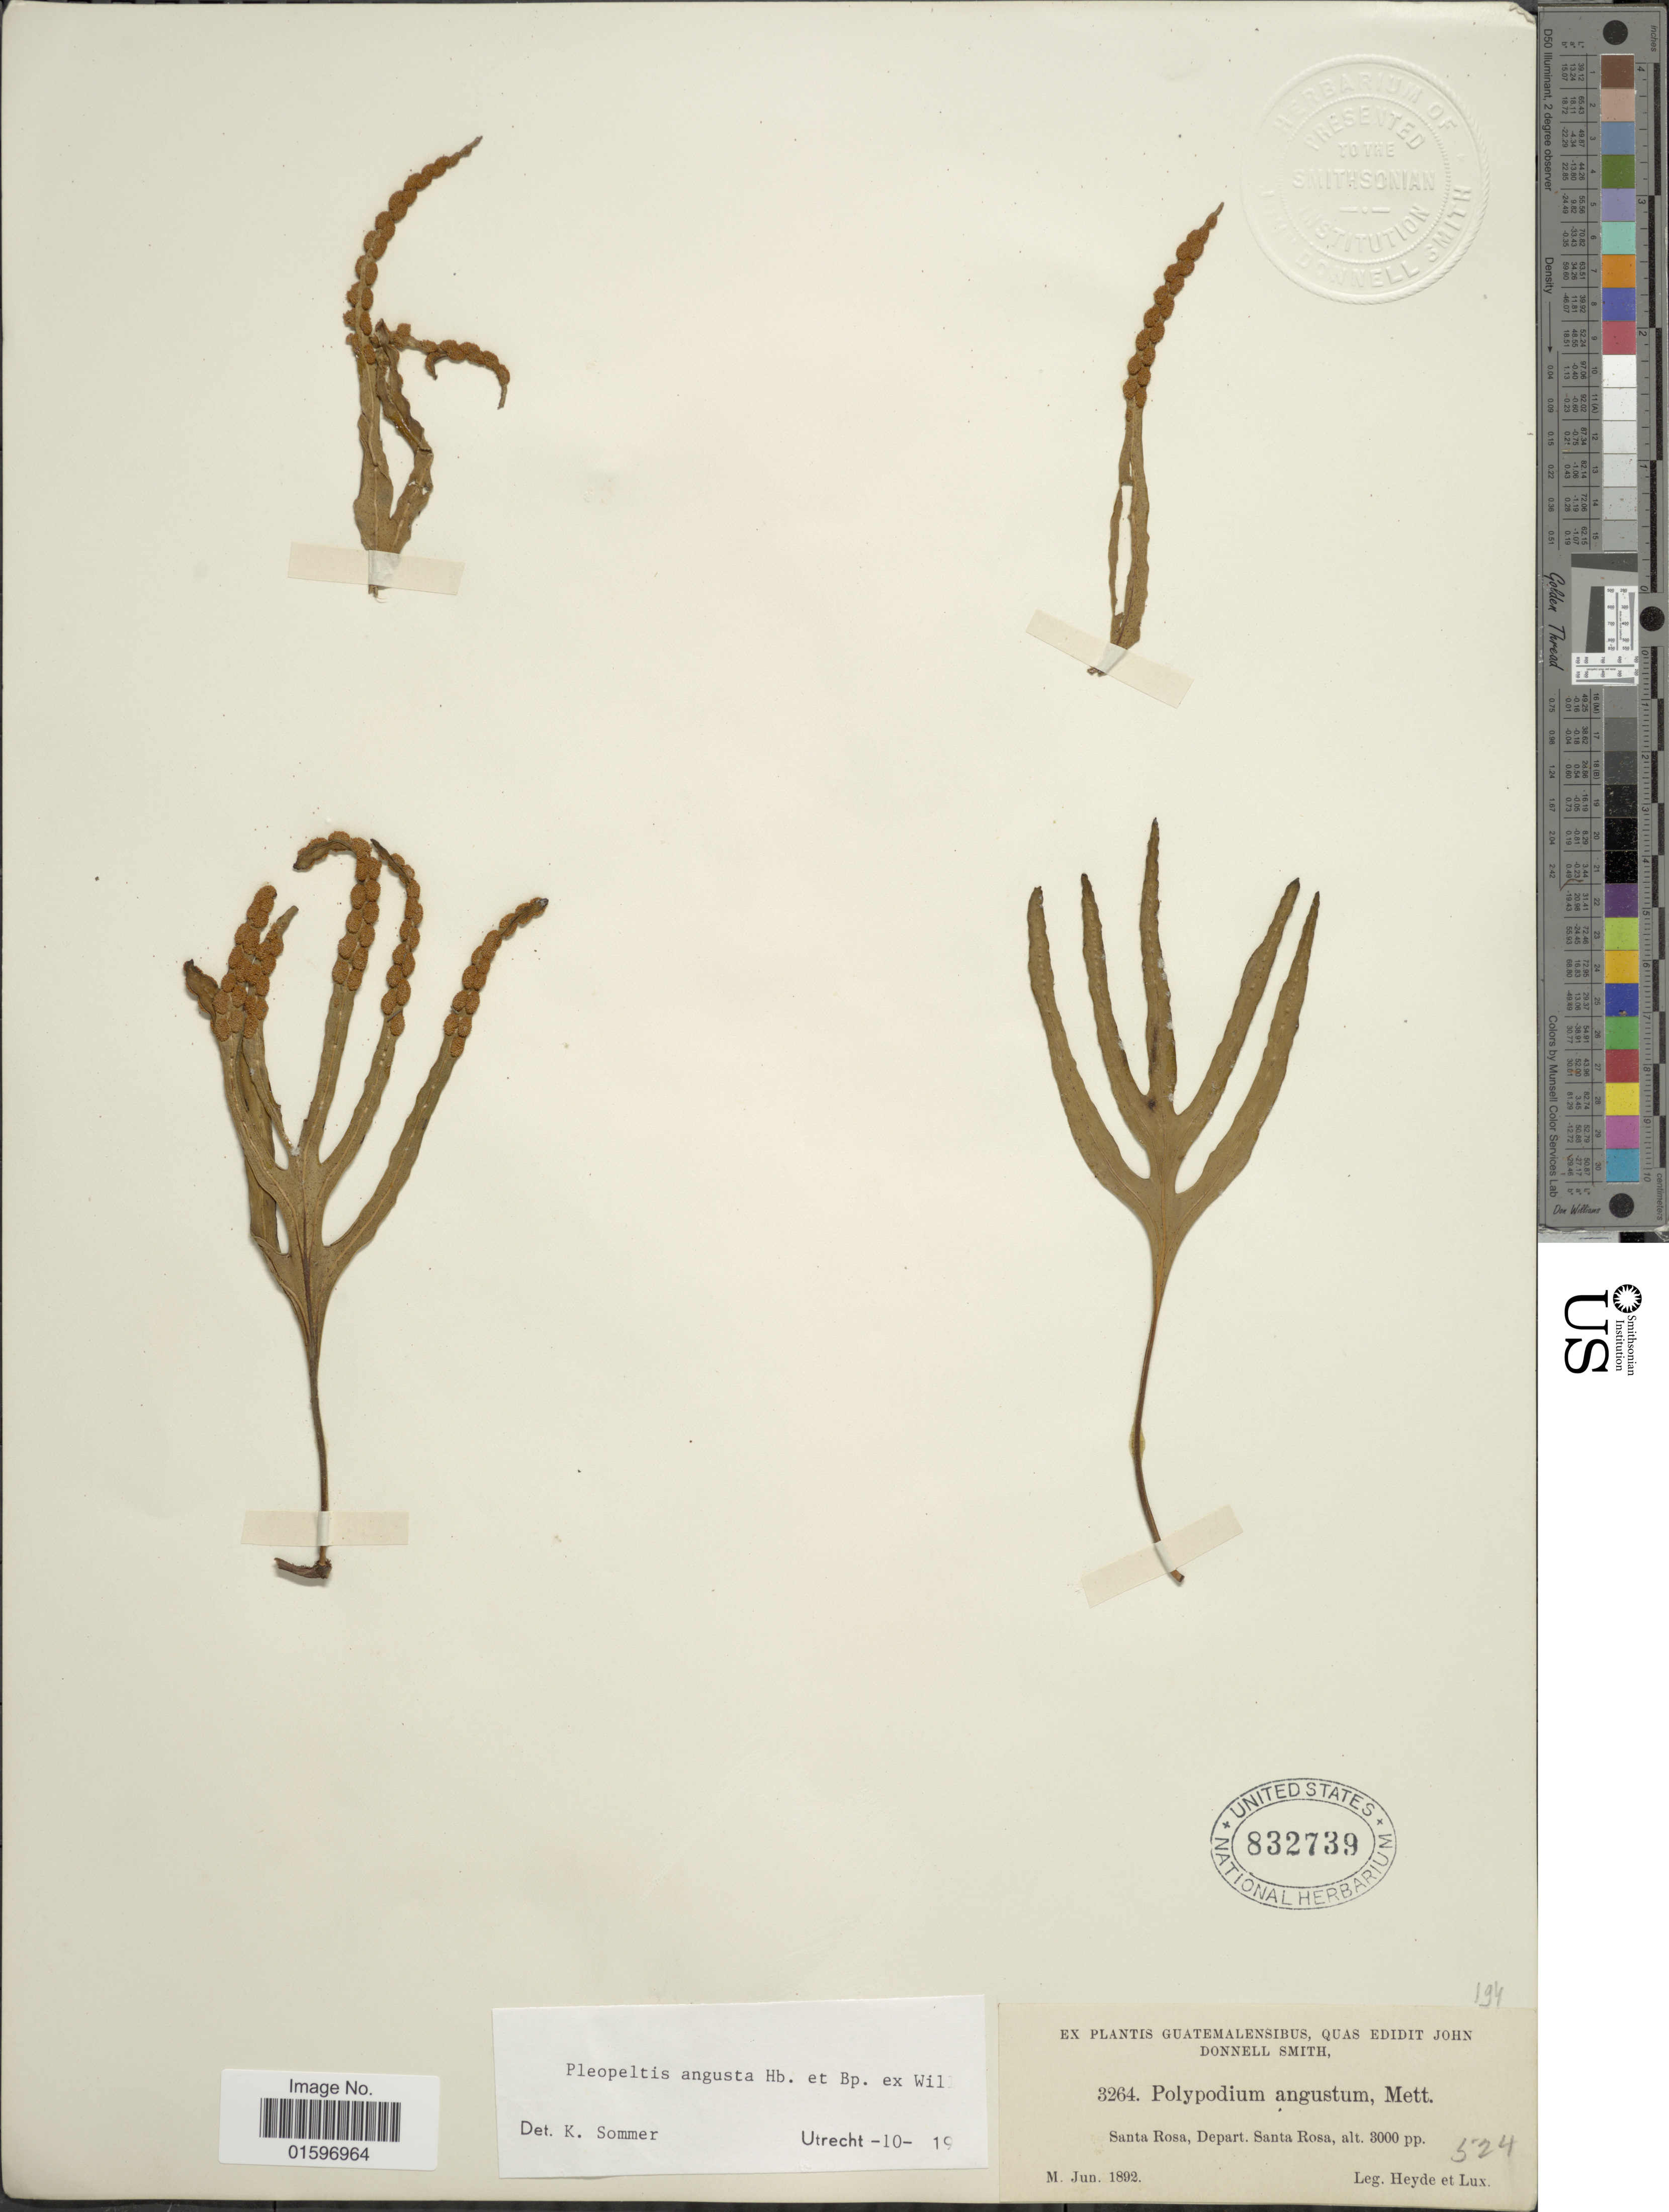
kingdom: Plantae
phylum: Tracheophyta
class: Polypodiopsida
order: Polypodiales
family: Polypodiaceae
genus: Pleopeltis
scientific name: Pleopeltis angusta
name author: Humb. & Bonap. ex Willd.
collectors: Heyde & Lux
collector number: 3264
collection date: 1892-06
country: Guatemala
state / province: Santa Rosa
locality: Santa Rosa, Depart. Santa Rosa.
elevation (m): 914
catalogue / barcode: US 832739